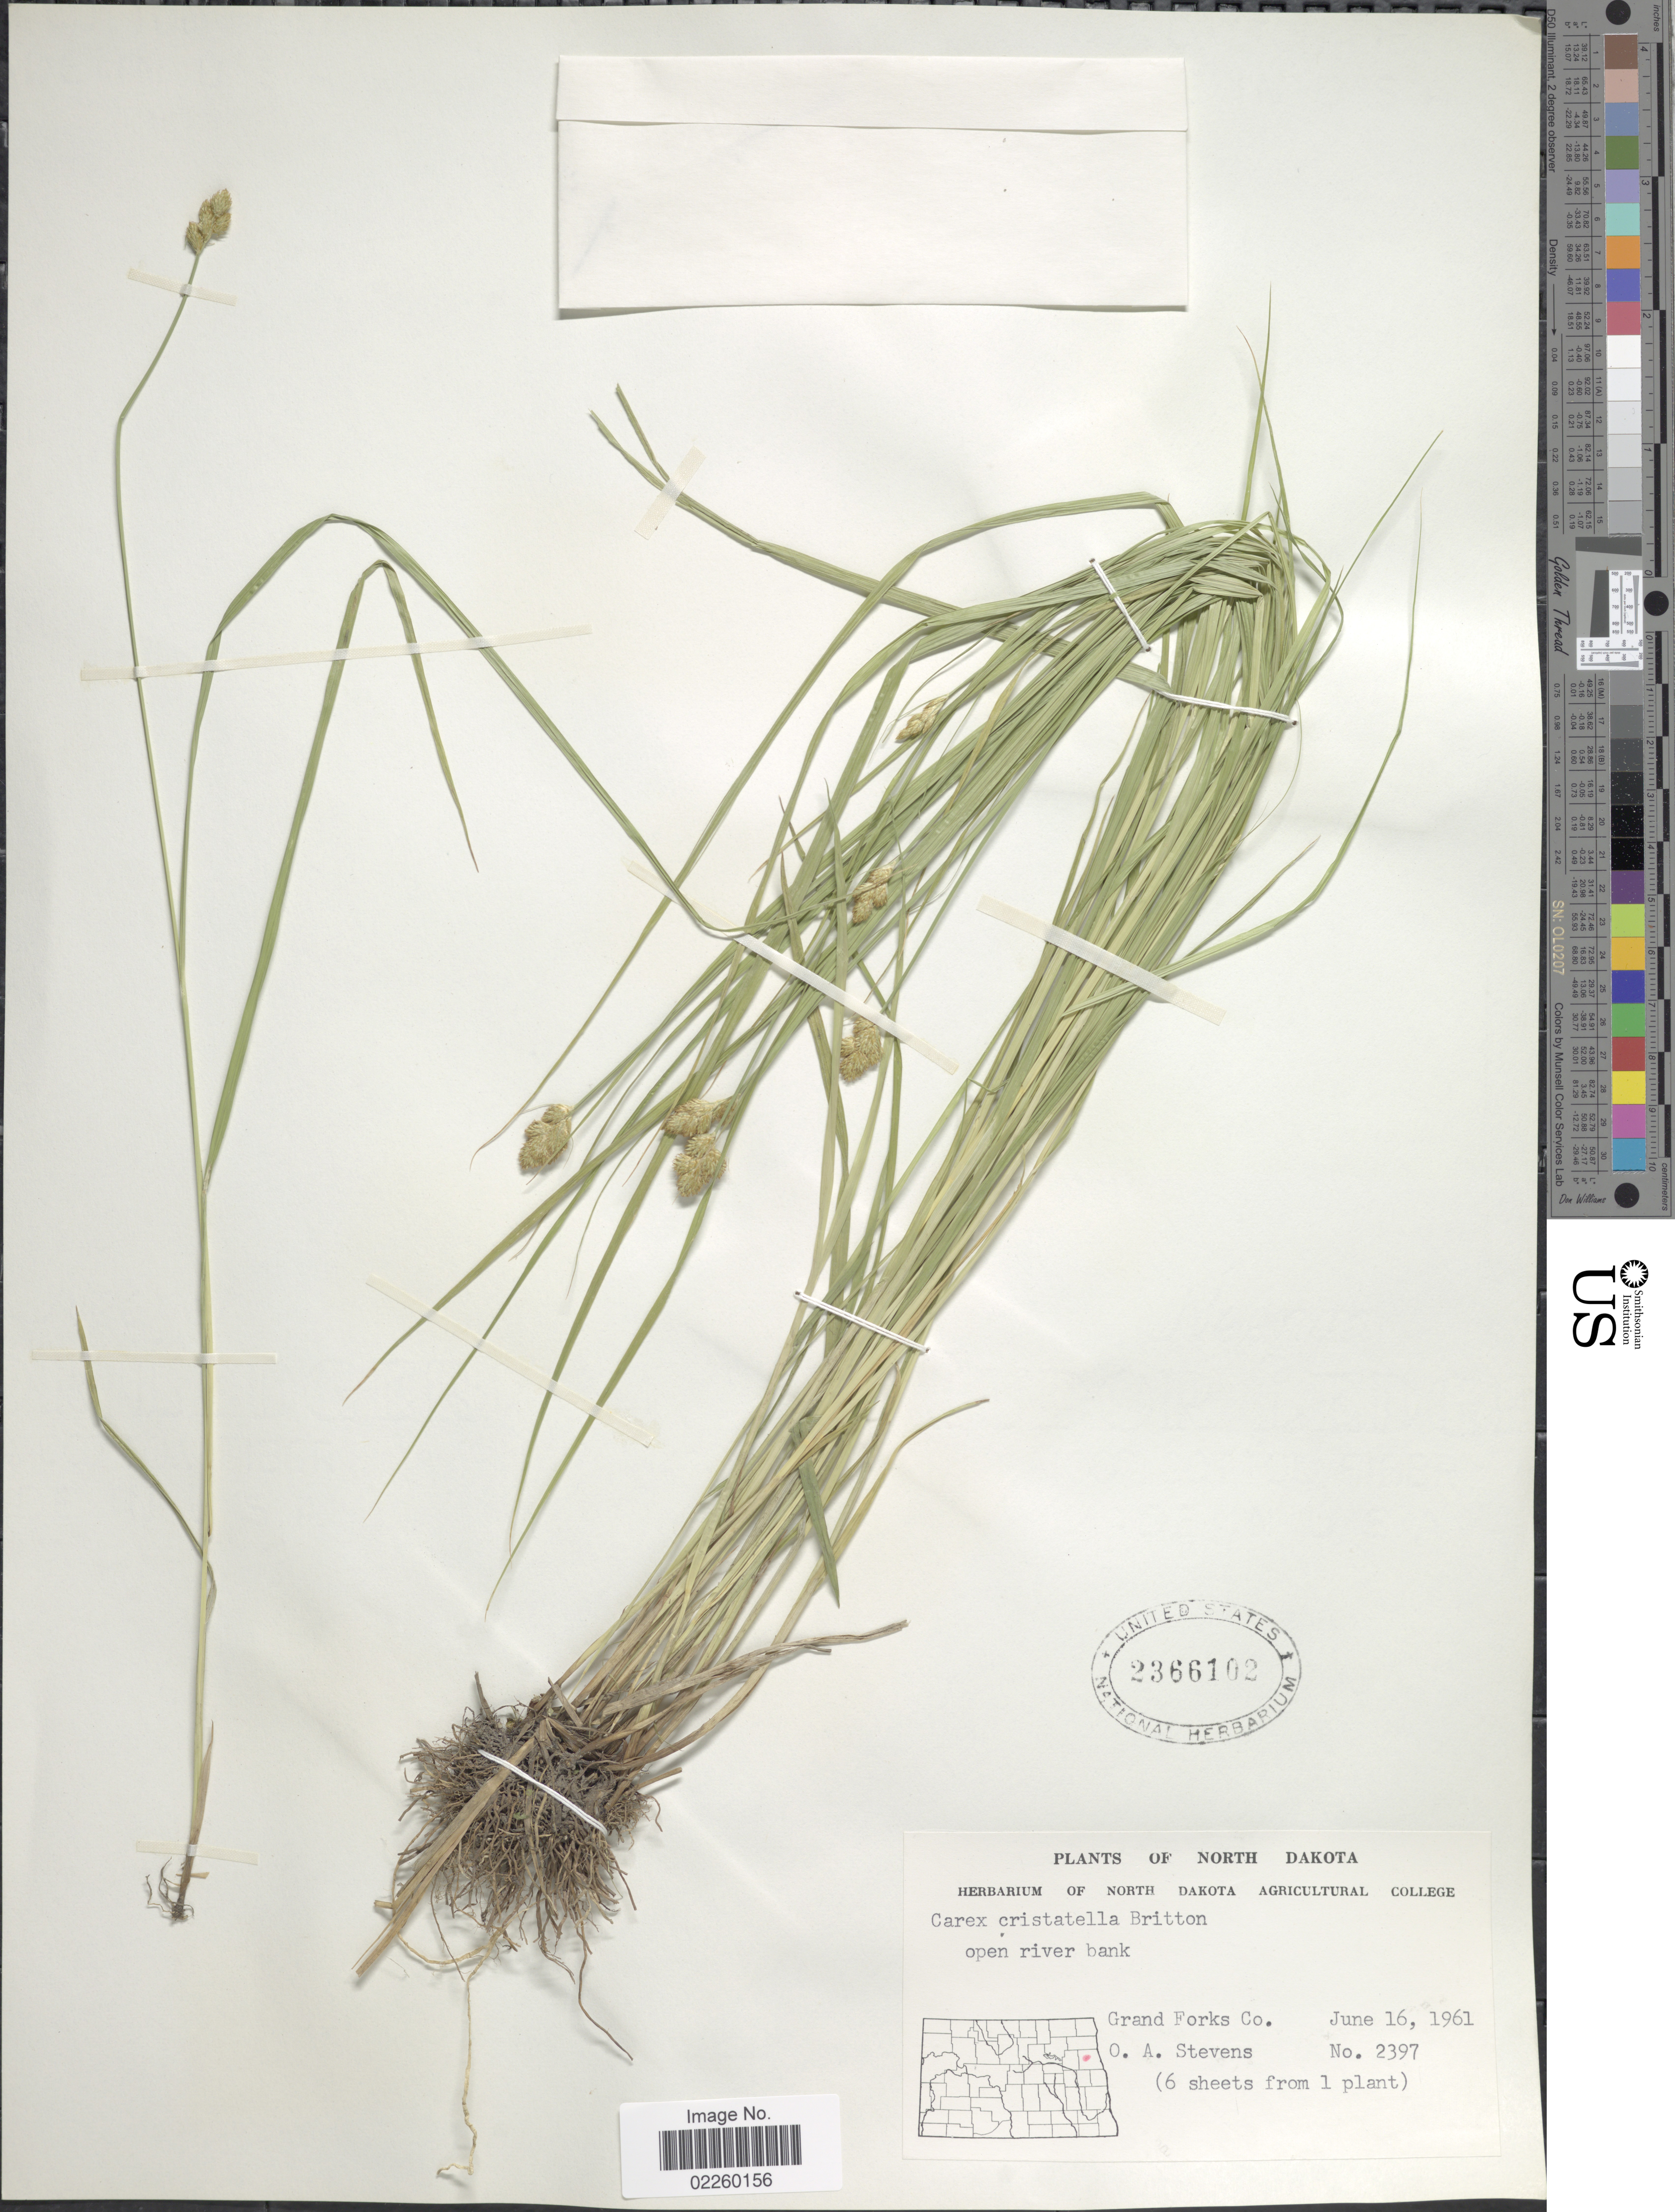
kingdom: Plantae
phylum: Tracheophyta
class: Liliopsida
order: Poales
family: Cyperaceae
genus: Carex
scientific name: Carex cristatella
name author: Britton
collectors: O. A. Stevens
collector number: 2397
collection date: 1961-06-16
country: United States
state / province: North Dakota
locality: Grand Forks Co.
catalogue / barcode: US 2366102